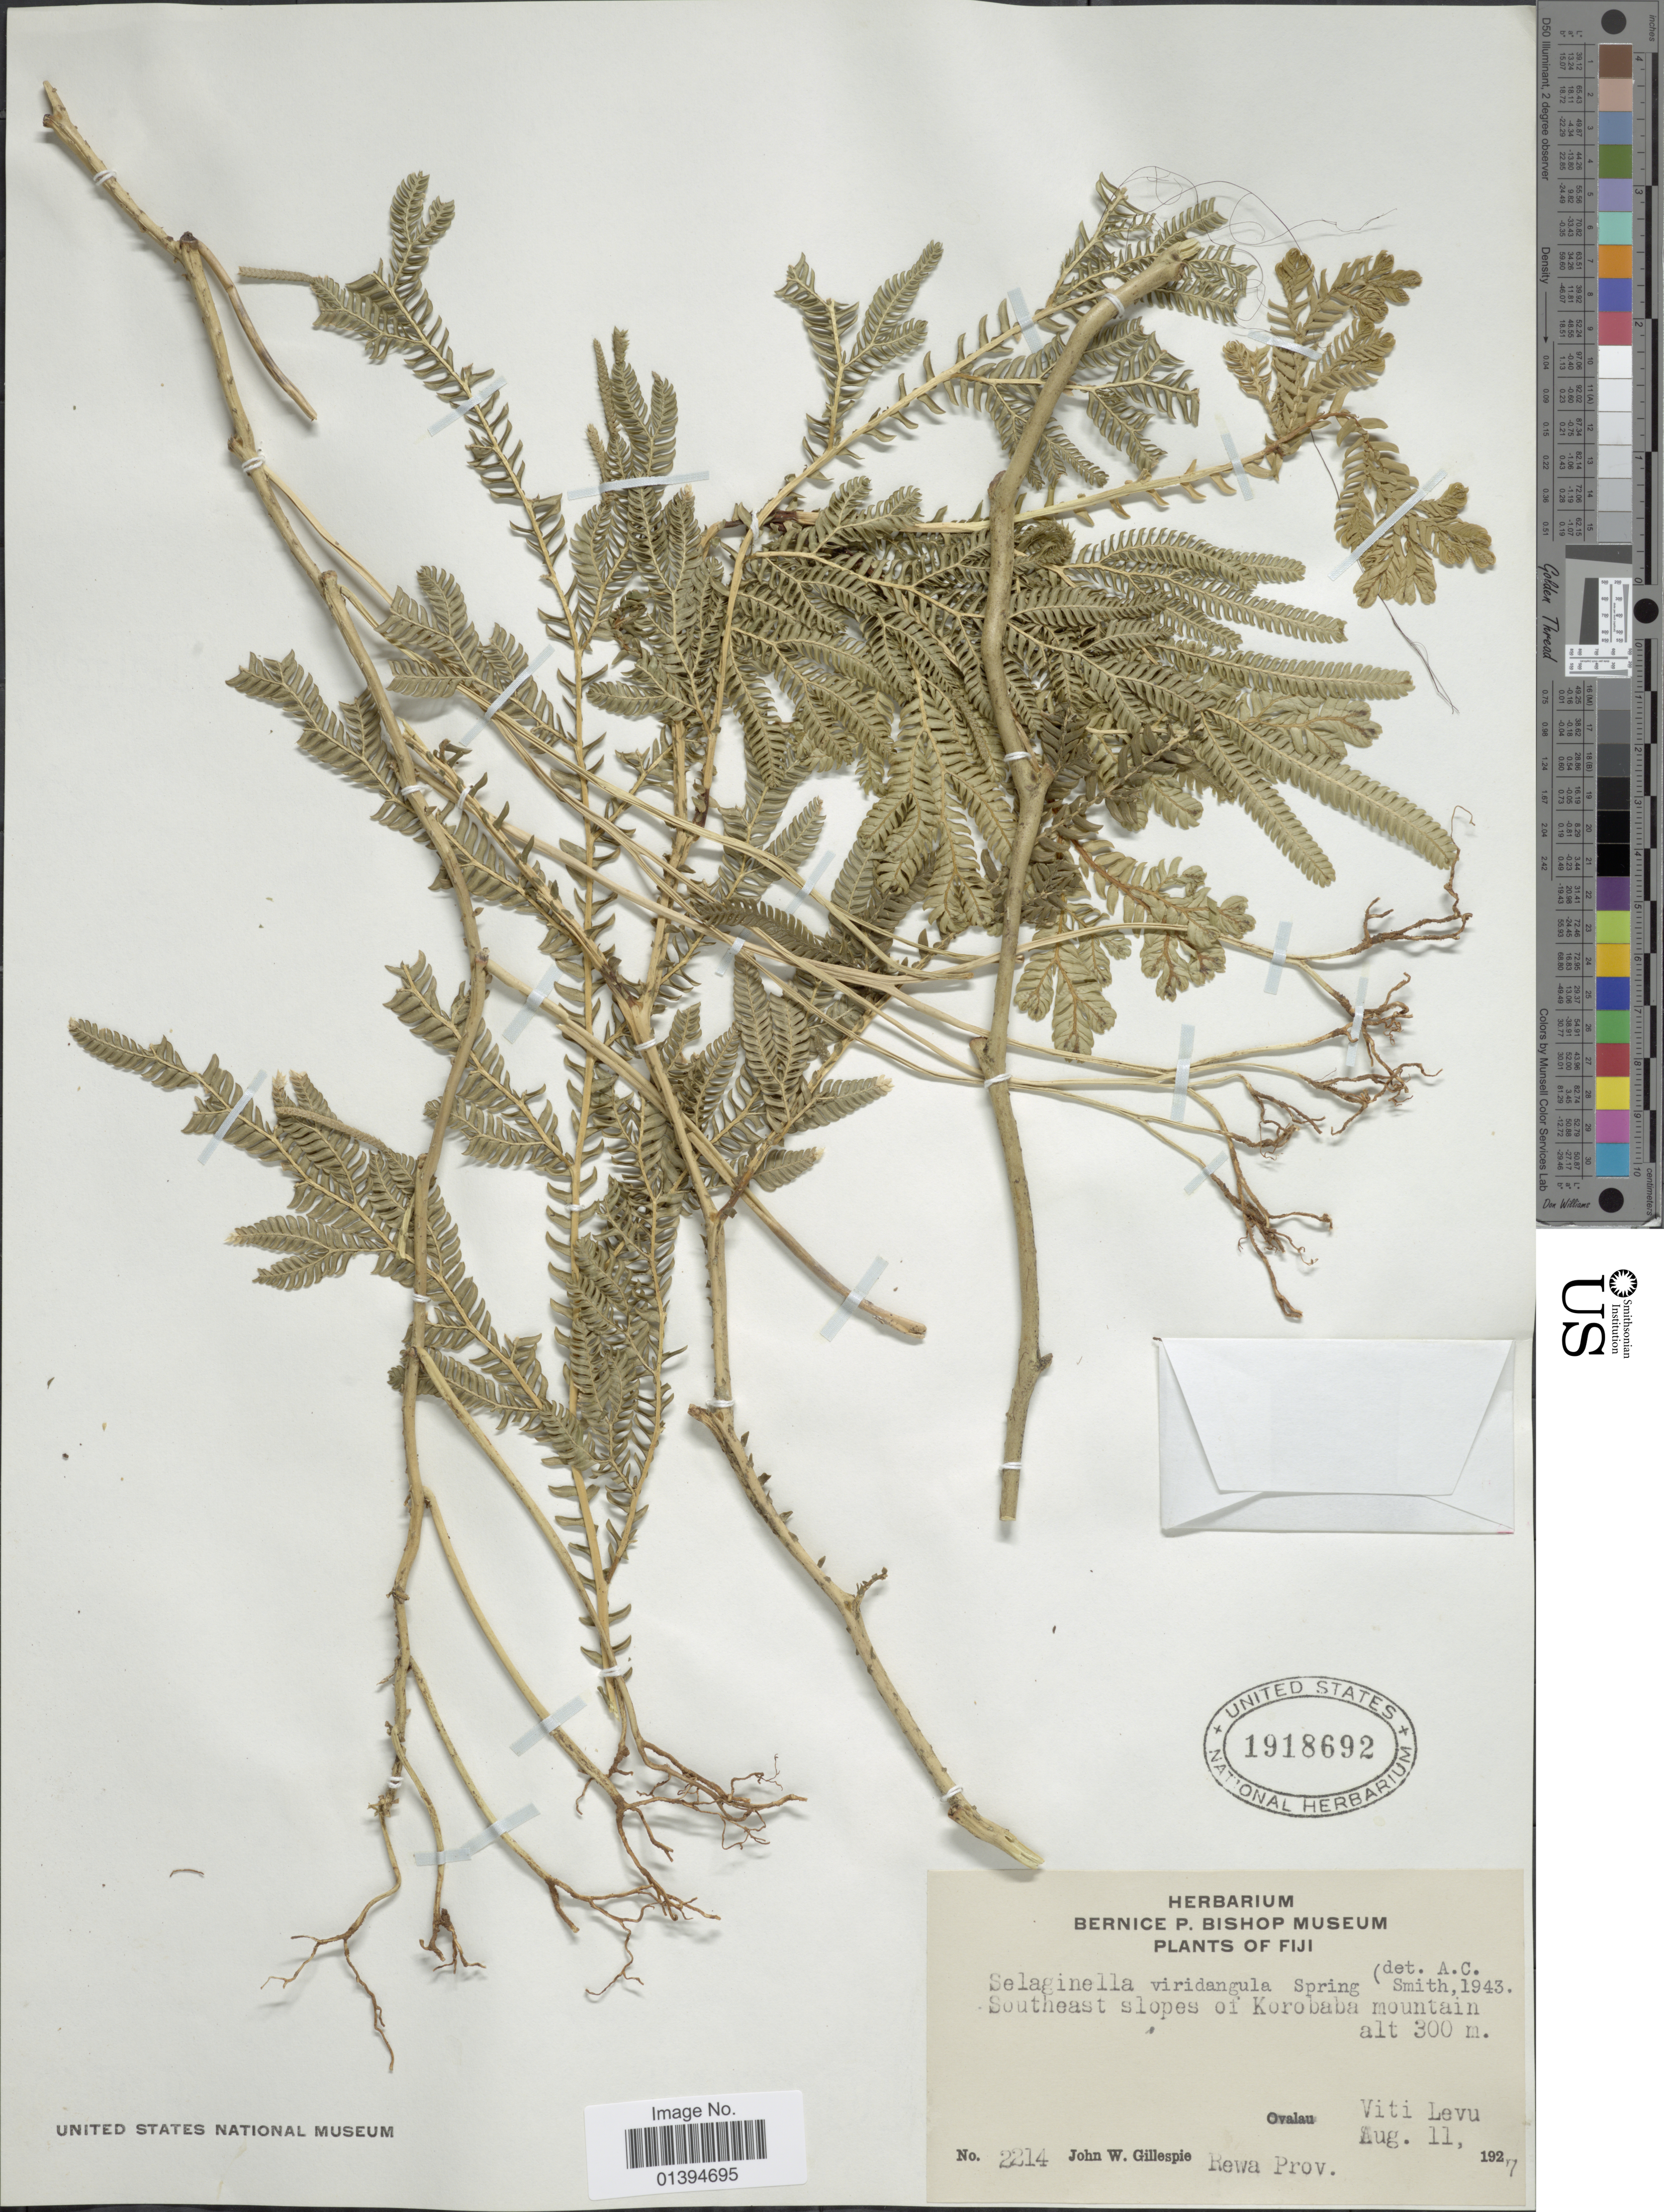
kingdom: Plantae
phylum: Tracheophyta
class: Lycopodiopsida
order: Selaginellales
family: Selaginellaceae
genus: Selaginella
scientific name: Selaginella viridangula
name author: Spring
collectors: J. W. Gillespie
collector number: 2214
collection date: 1927-08-11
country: Fiji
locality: Ovalau, Viti Levu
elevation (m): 300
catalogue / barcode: US 1918692